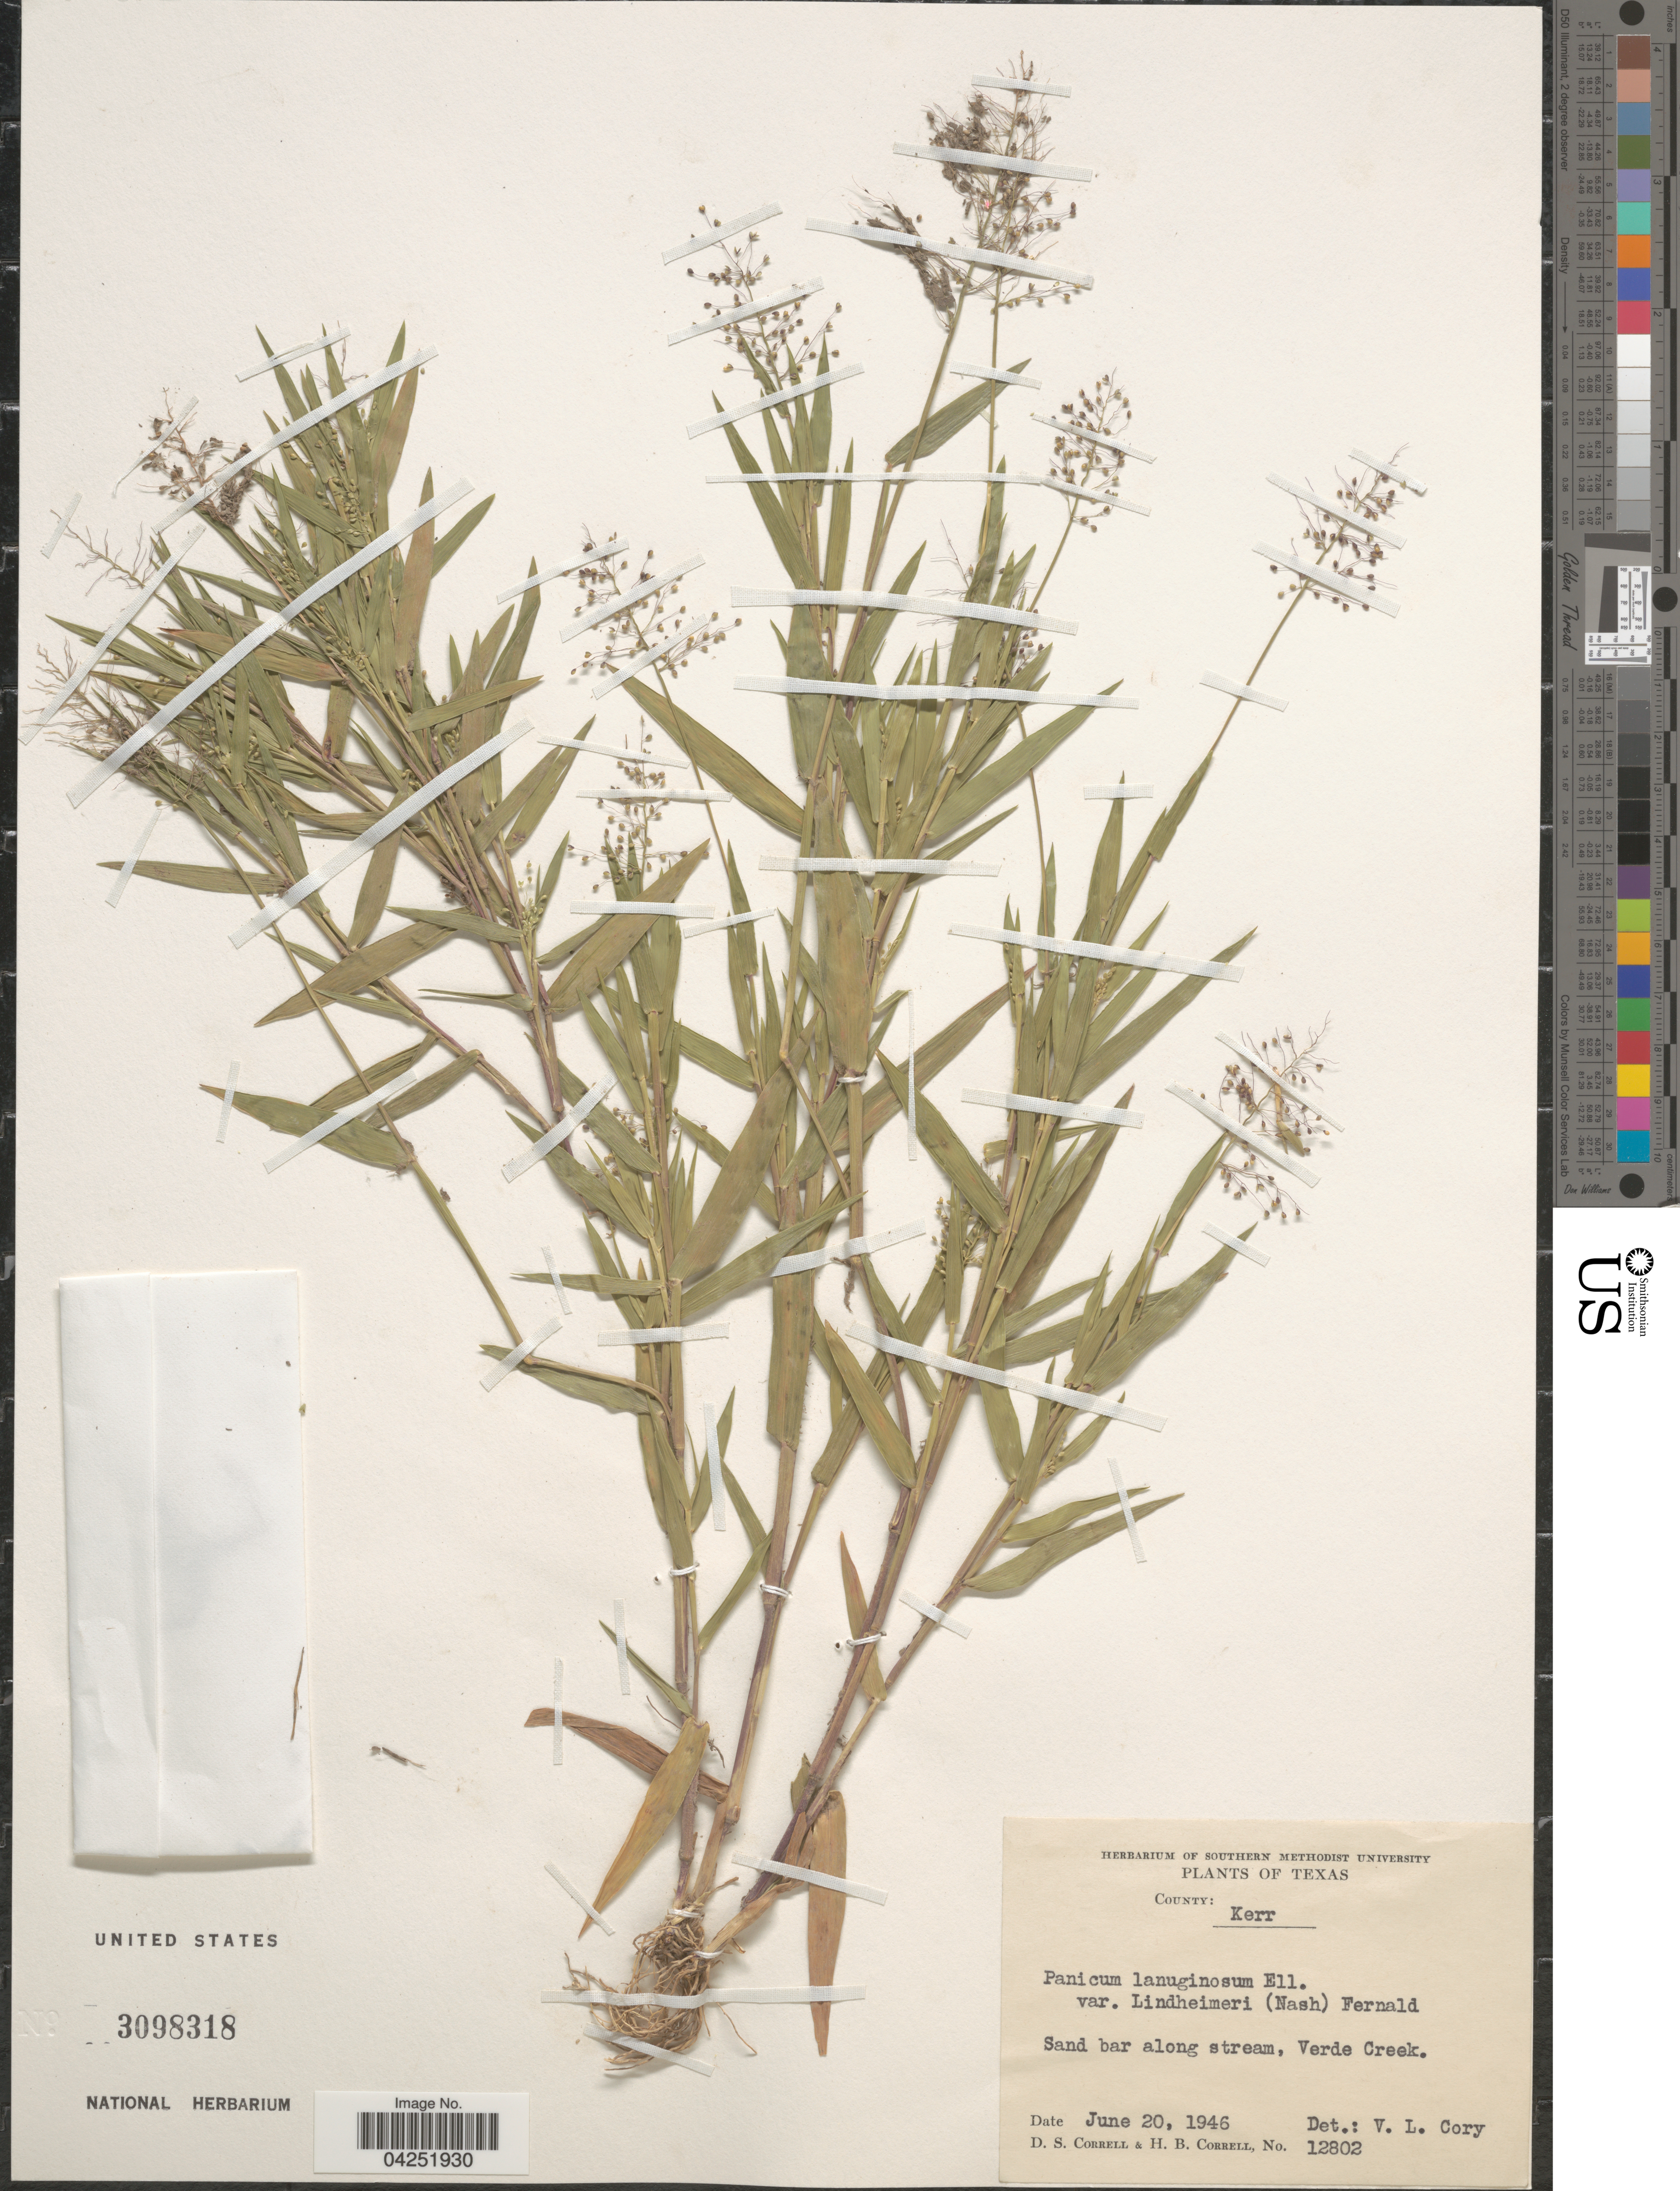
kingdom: Plantae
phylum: Tracheophyta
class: Liliopsida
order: Poales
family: Poaceae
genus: Dichanthelium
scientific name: Dichanthelium acuminatum var. lindheimeri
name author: (Nash) Gould & C.A. Clark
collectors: D. S. Correll & H. Correll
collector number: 12802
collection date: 1946-06-20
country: United States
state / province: Texas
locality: County: Kerr. Sand bar along stream, Verde Creek.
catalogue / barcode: US 3098318